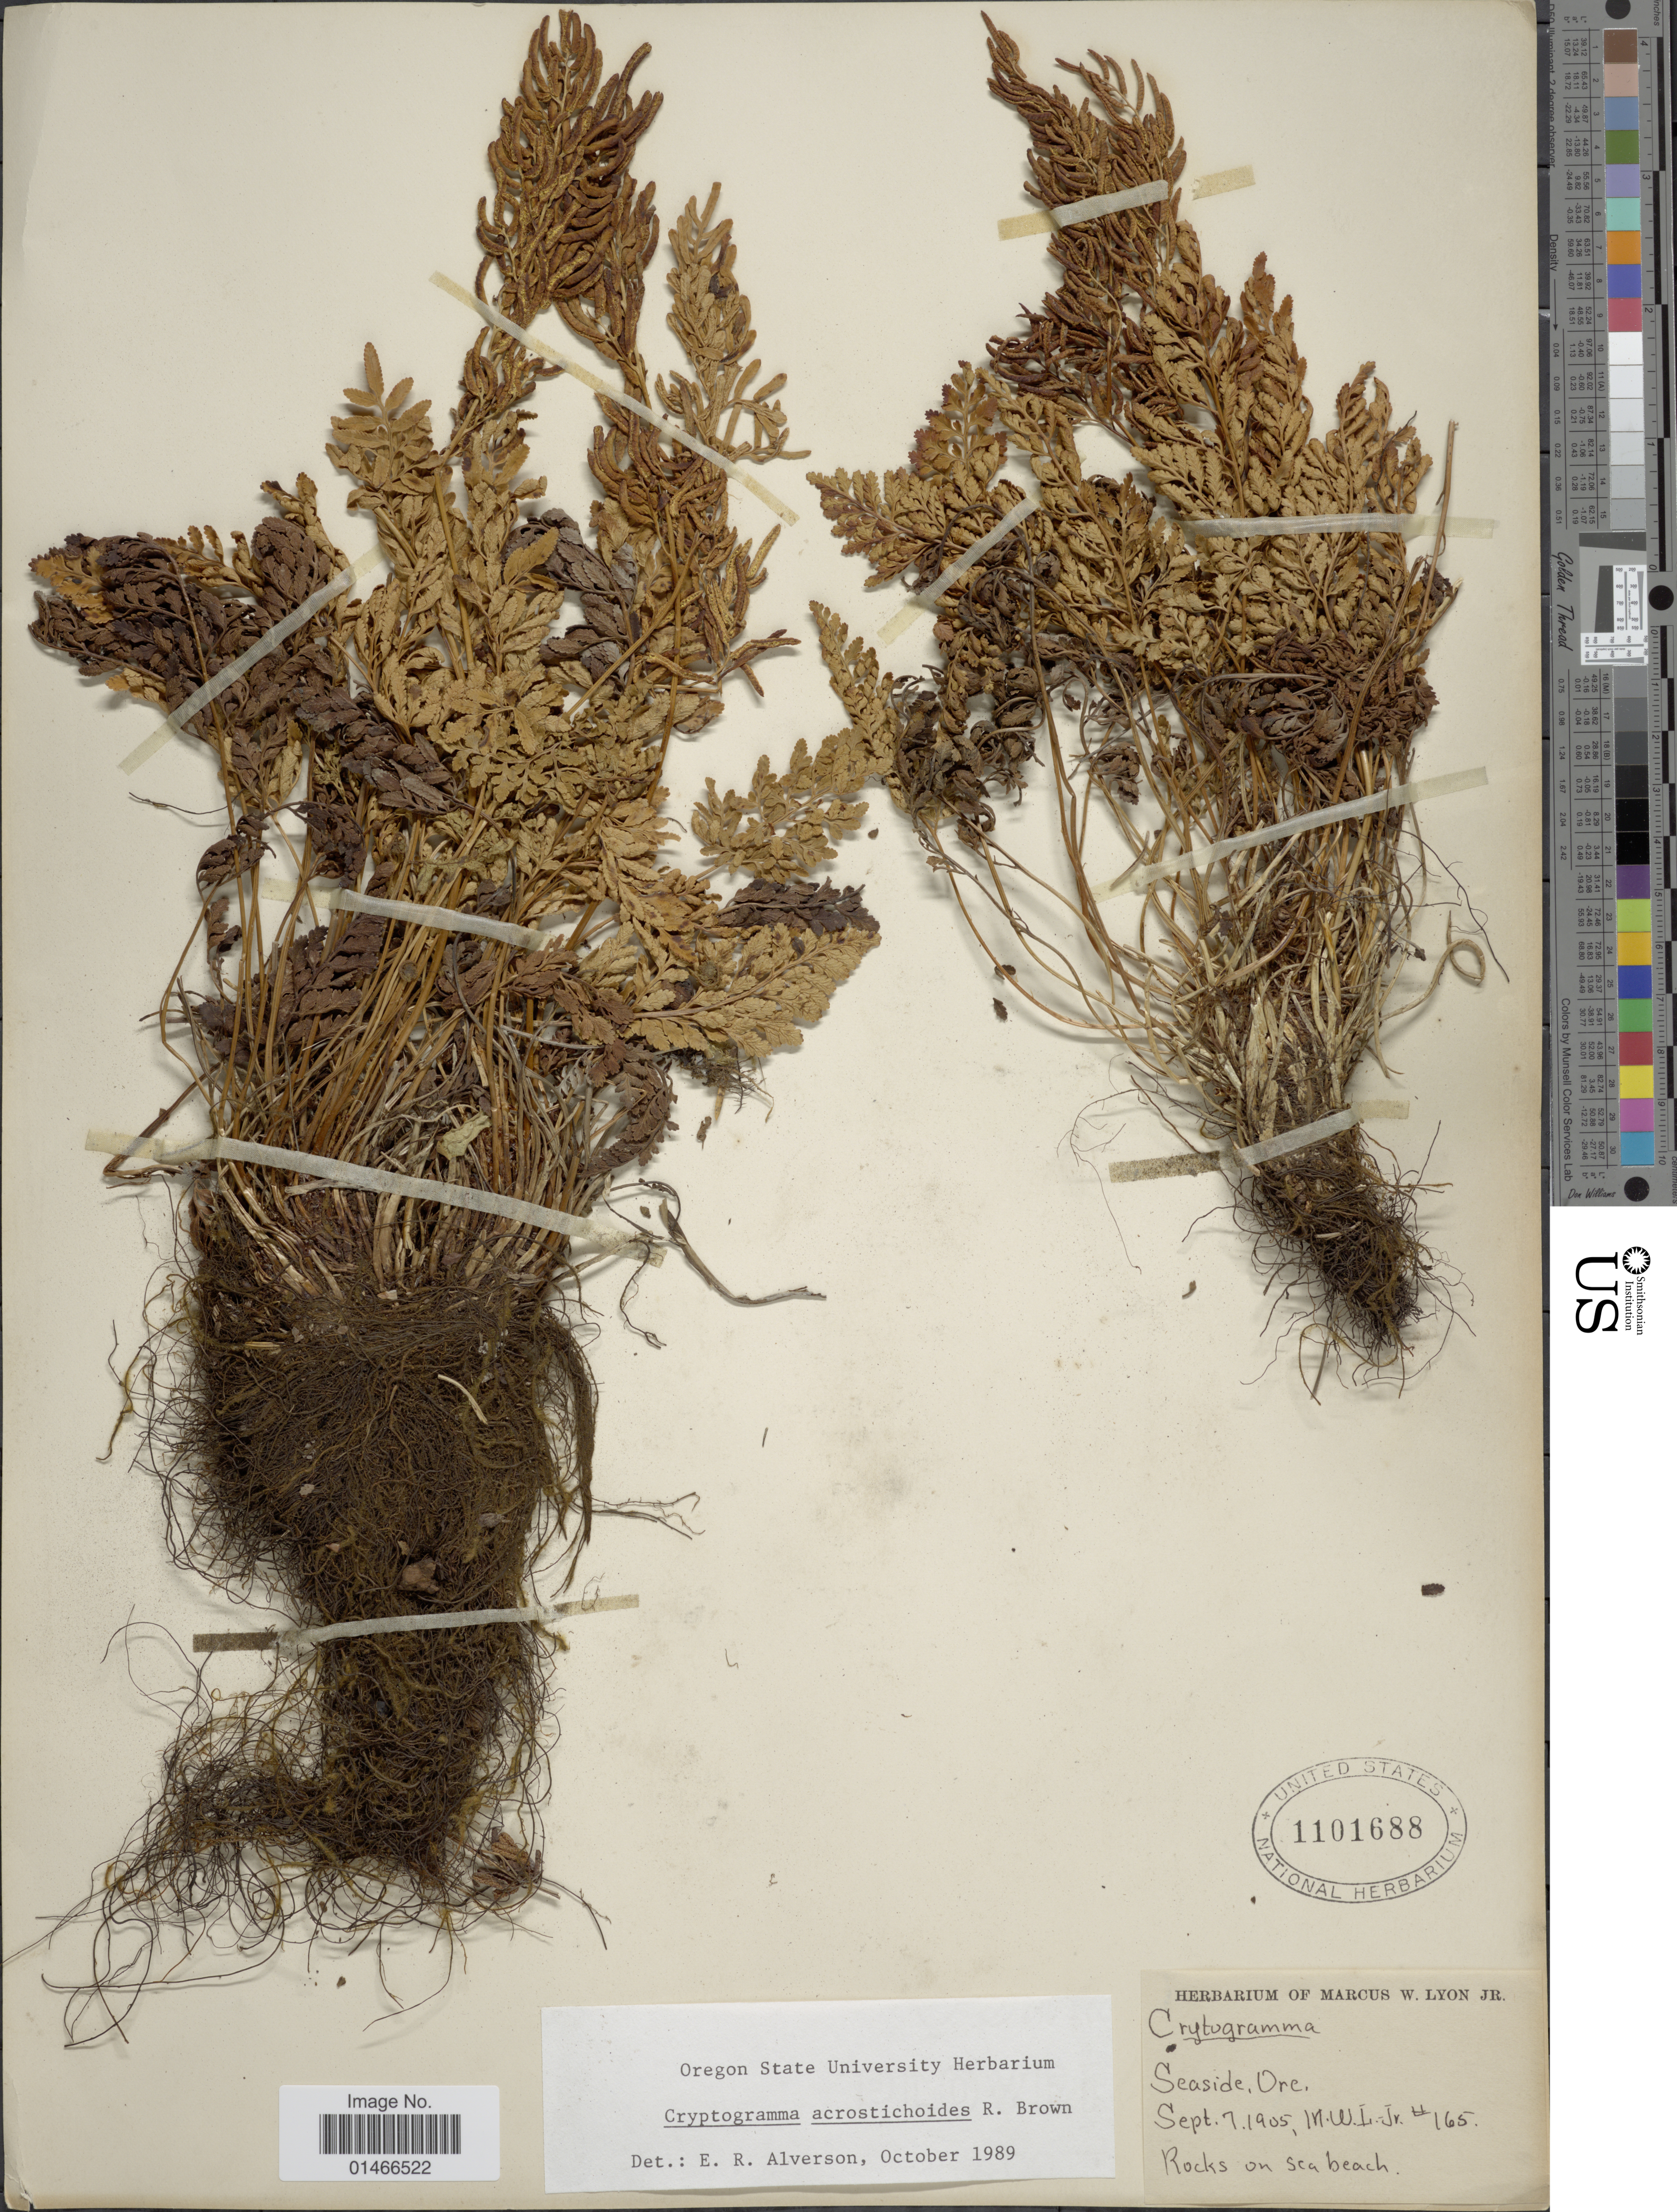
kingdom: Plantae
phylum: Tracheophyta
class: Polypodiopsida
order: Polypodiales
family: Pteridaceae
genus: Cryptogramma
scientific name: Cryptogramma acrostichoides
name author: R. Br.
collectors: M. W. Lyon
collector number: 165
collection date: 1905-09-07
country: United States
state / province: Oregon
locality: Seaside, Ore.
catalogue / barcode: US 1101688